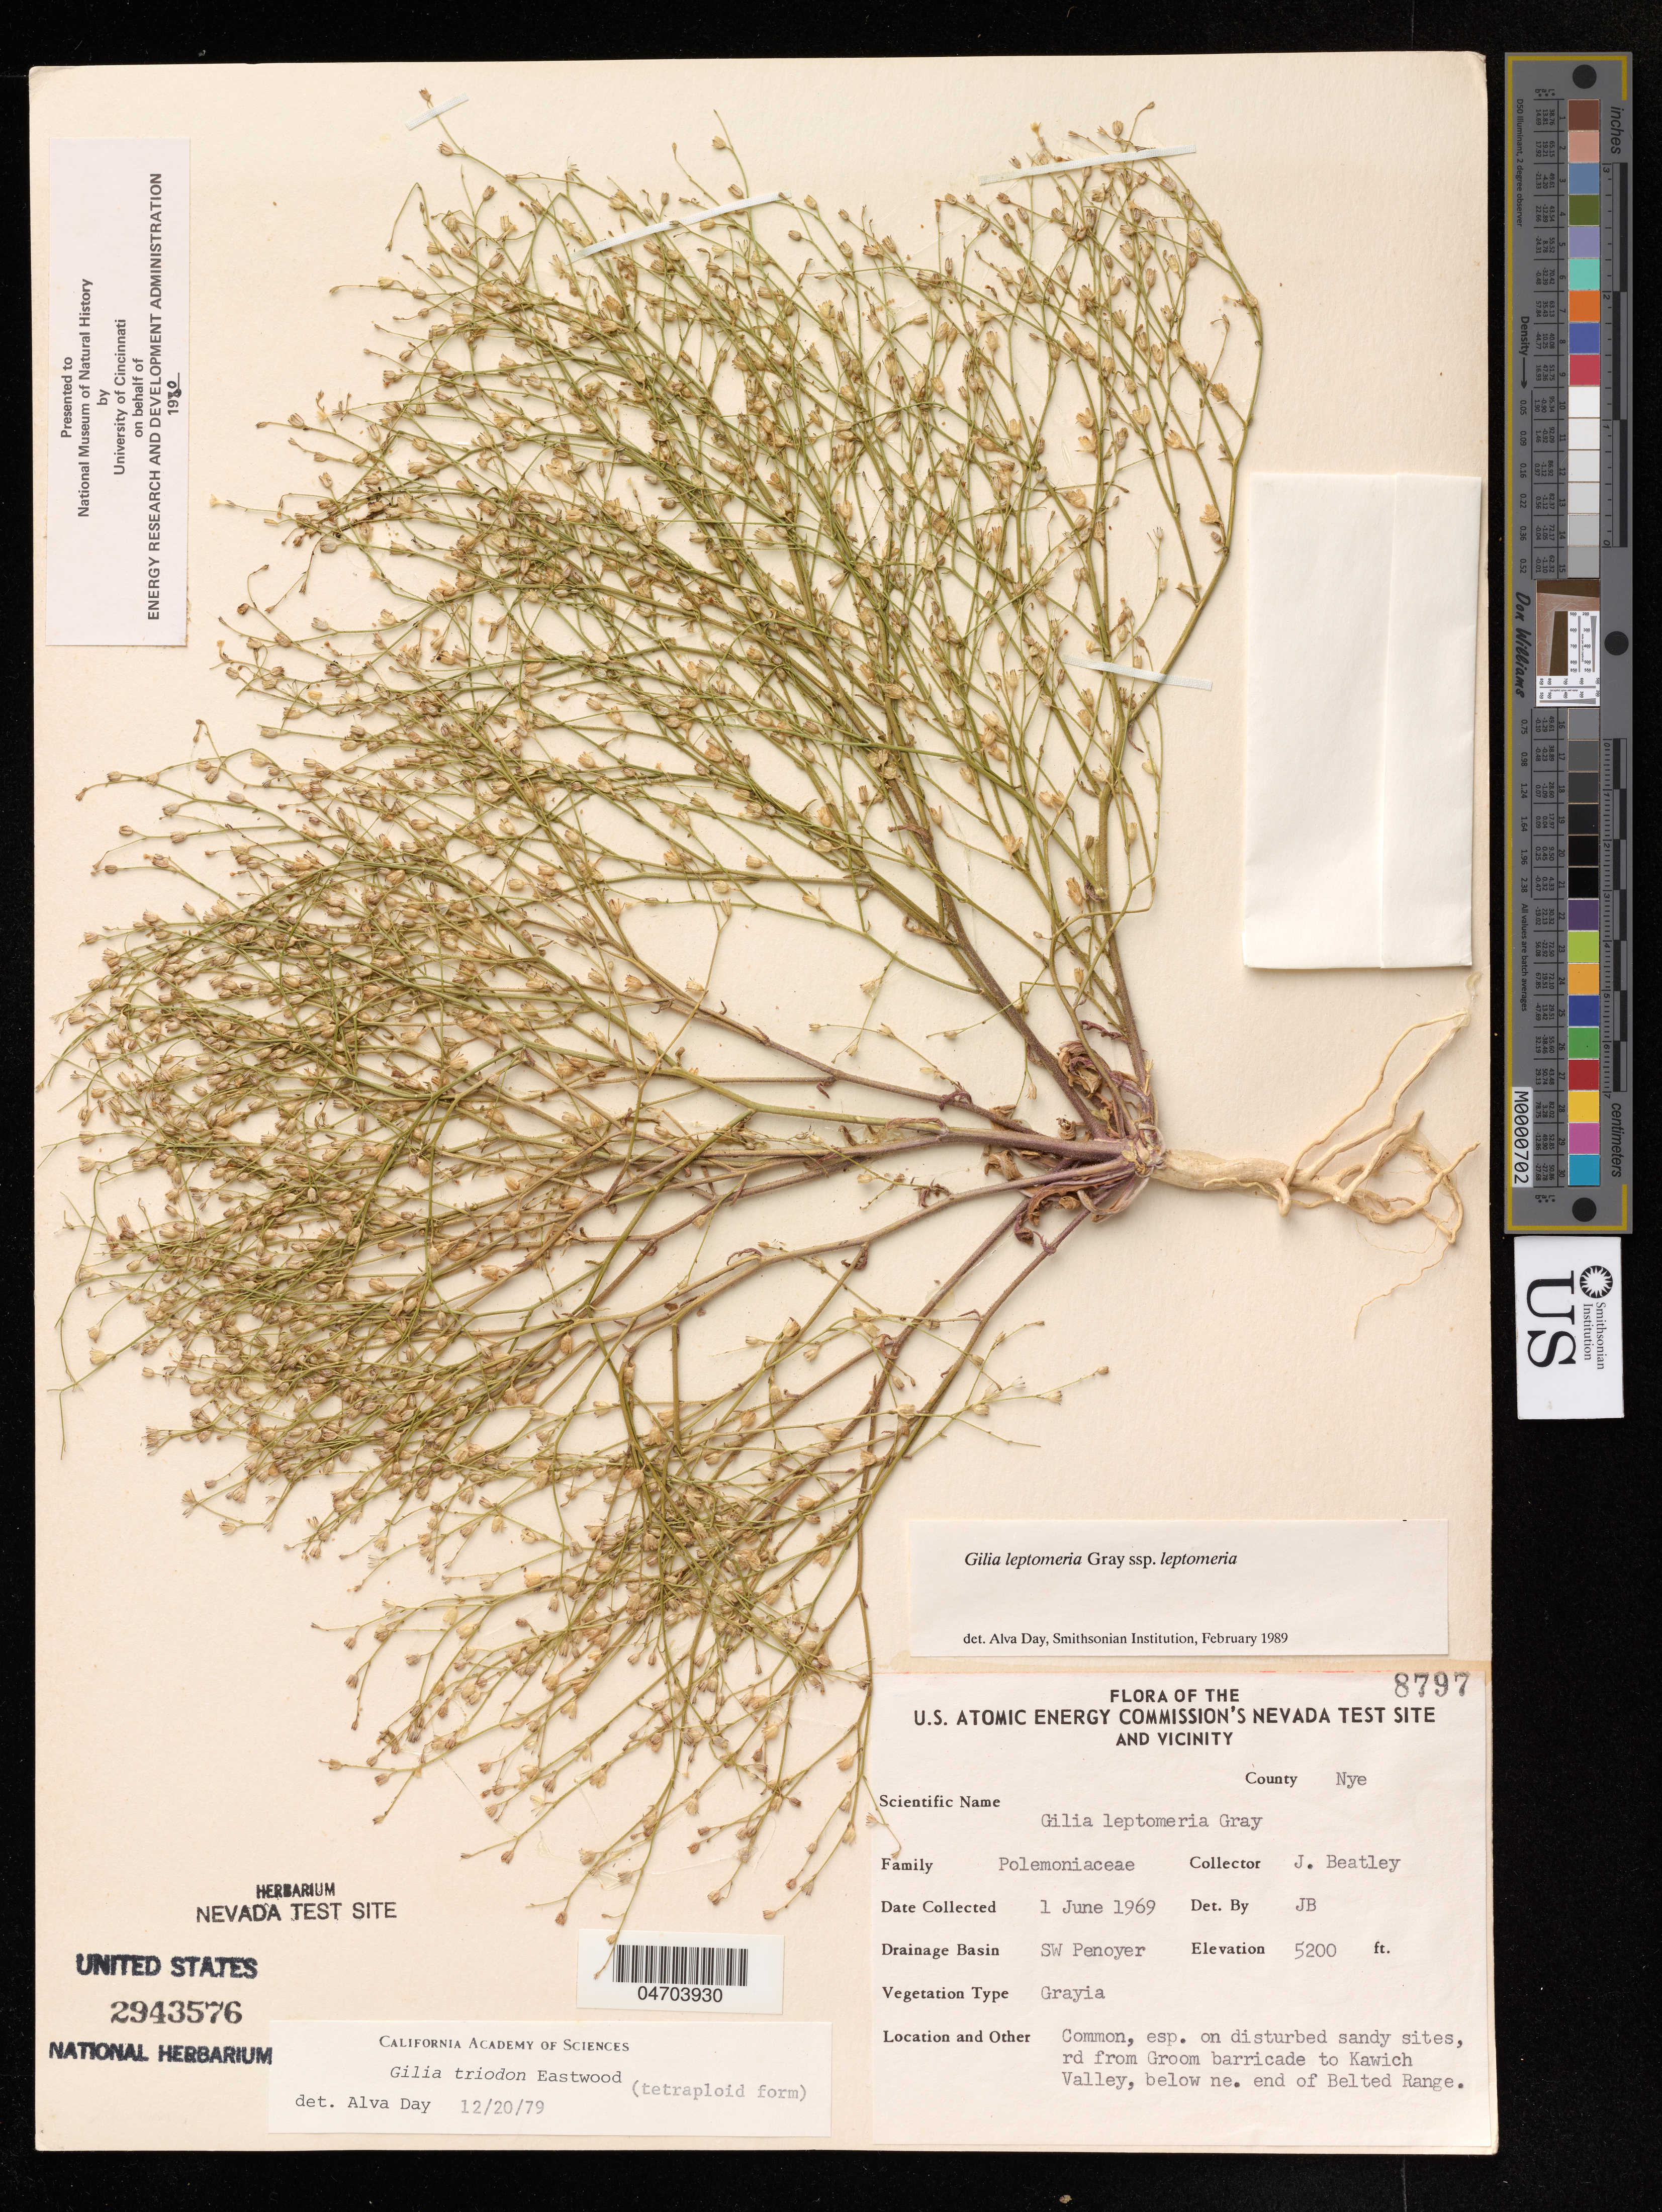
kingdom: Plantae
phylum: Tracheophyta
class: Magnoliopsida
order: Ericales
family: Polemoniaceae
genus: Gilia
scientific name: Gilia leptomeria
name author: A. Gray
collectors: J. Beatley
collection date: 1969-06-01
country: United States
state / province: Nevada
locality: Nye, SW Penoyer.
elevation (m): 1585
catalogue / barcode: US 2943576